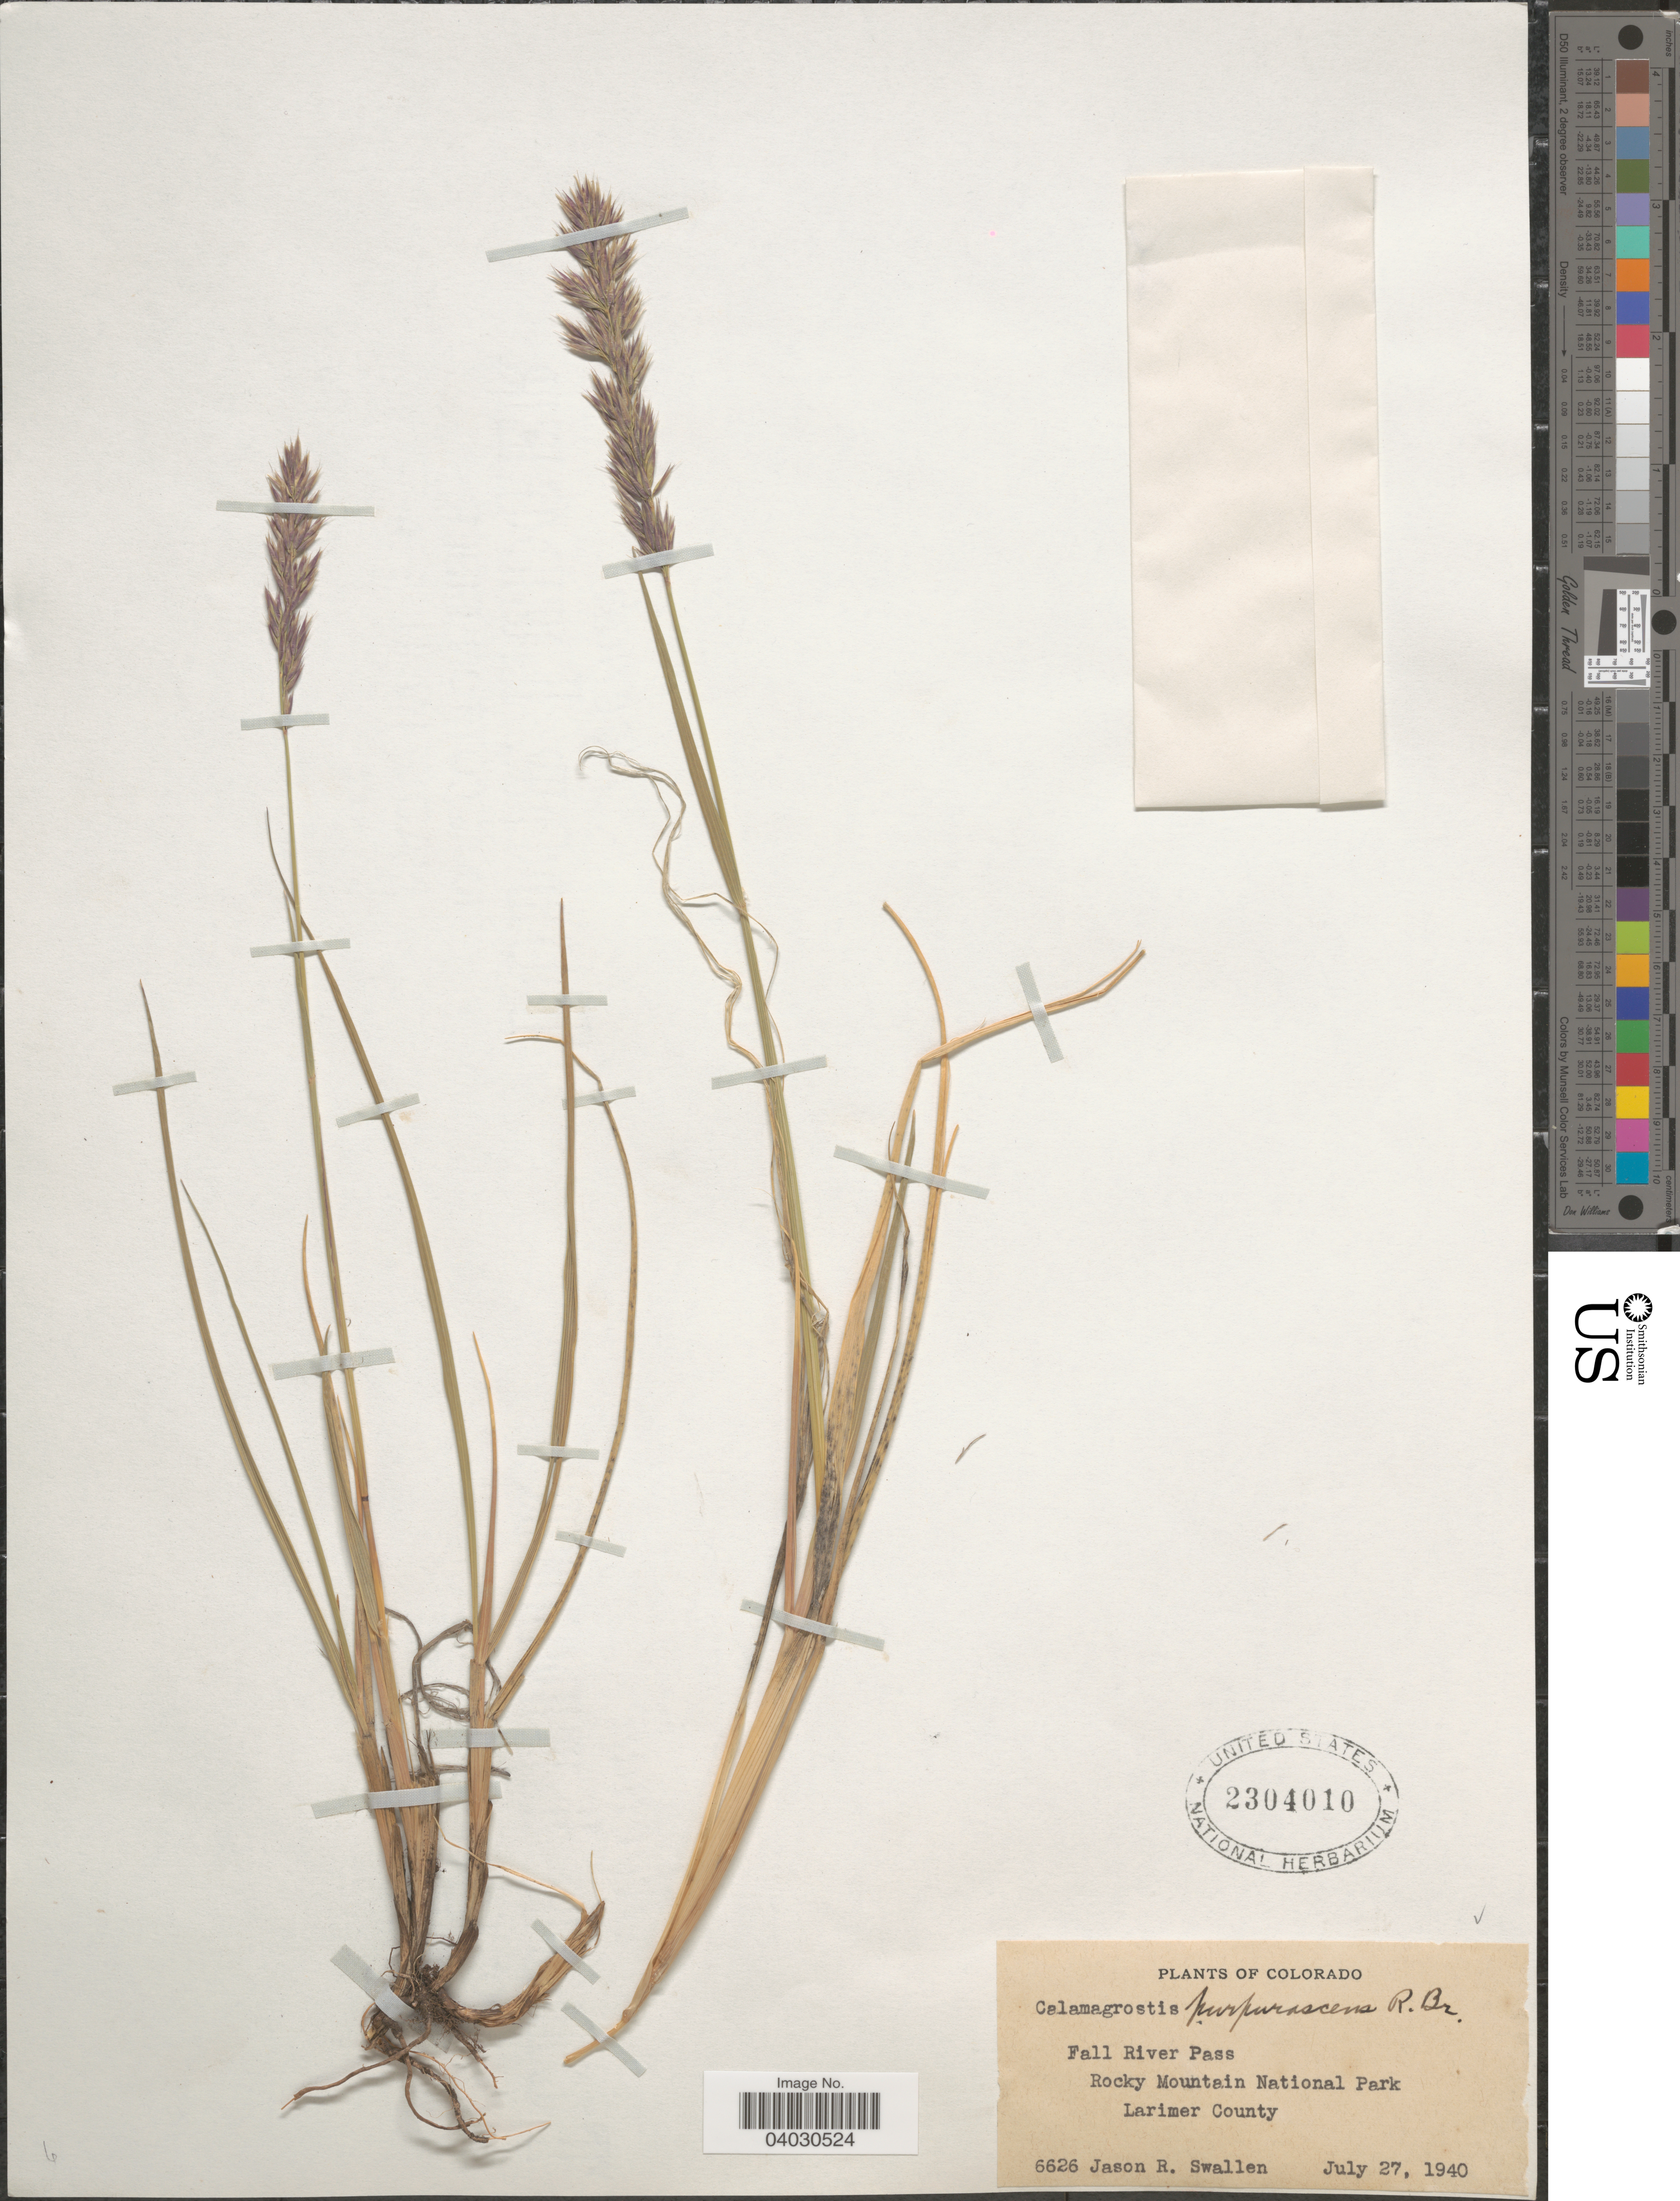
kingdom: Plantae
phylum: Tracheophyta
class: Liliopsida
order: Poales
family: Poaceae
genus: Calamagrostis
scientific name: Calamagrostis purpurascens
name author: R. Br.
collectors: J. R. Swallen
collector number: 6626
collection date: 1940-07-27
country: United States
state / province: Colorado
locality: Fall River Pass. Rocky Mountain National Park. Larimer County.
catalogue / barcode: US 2304010